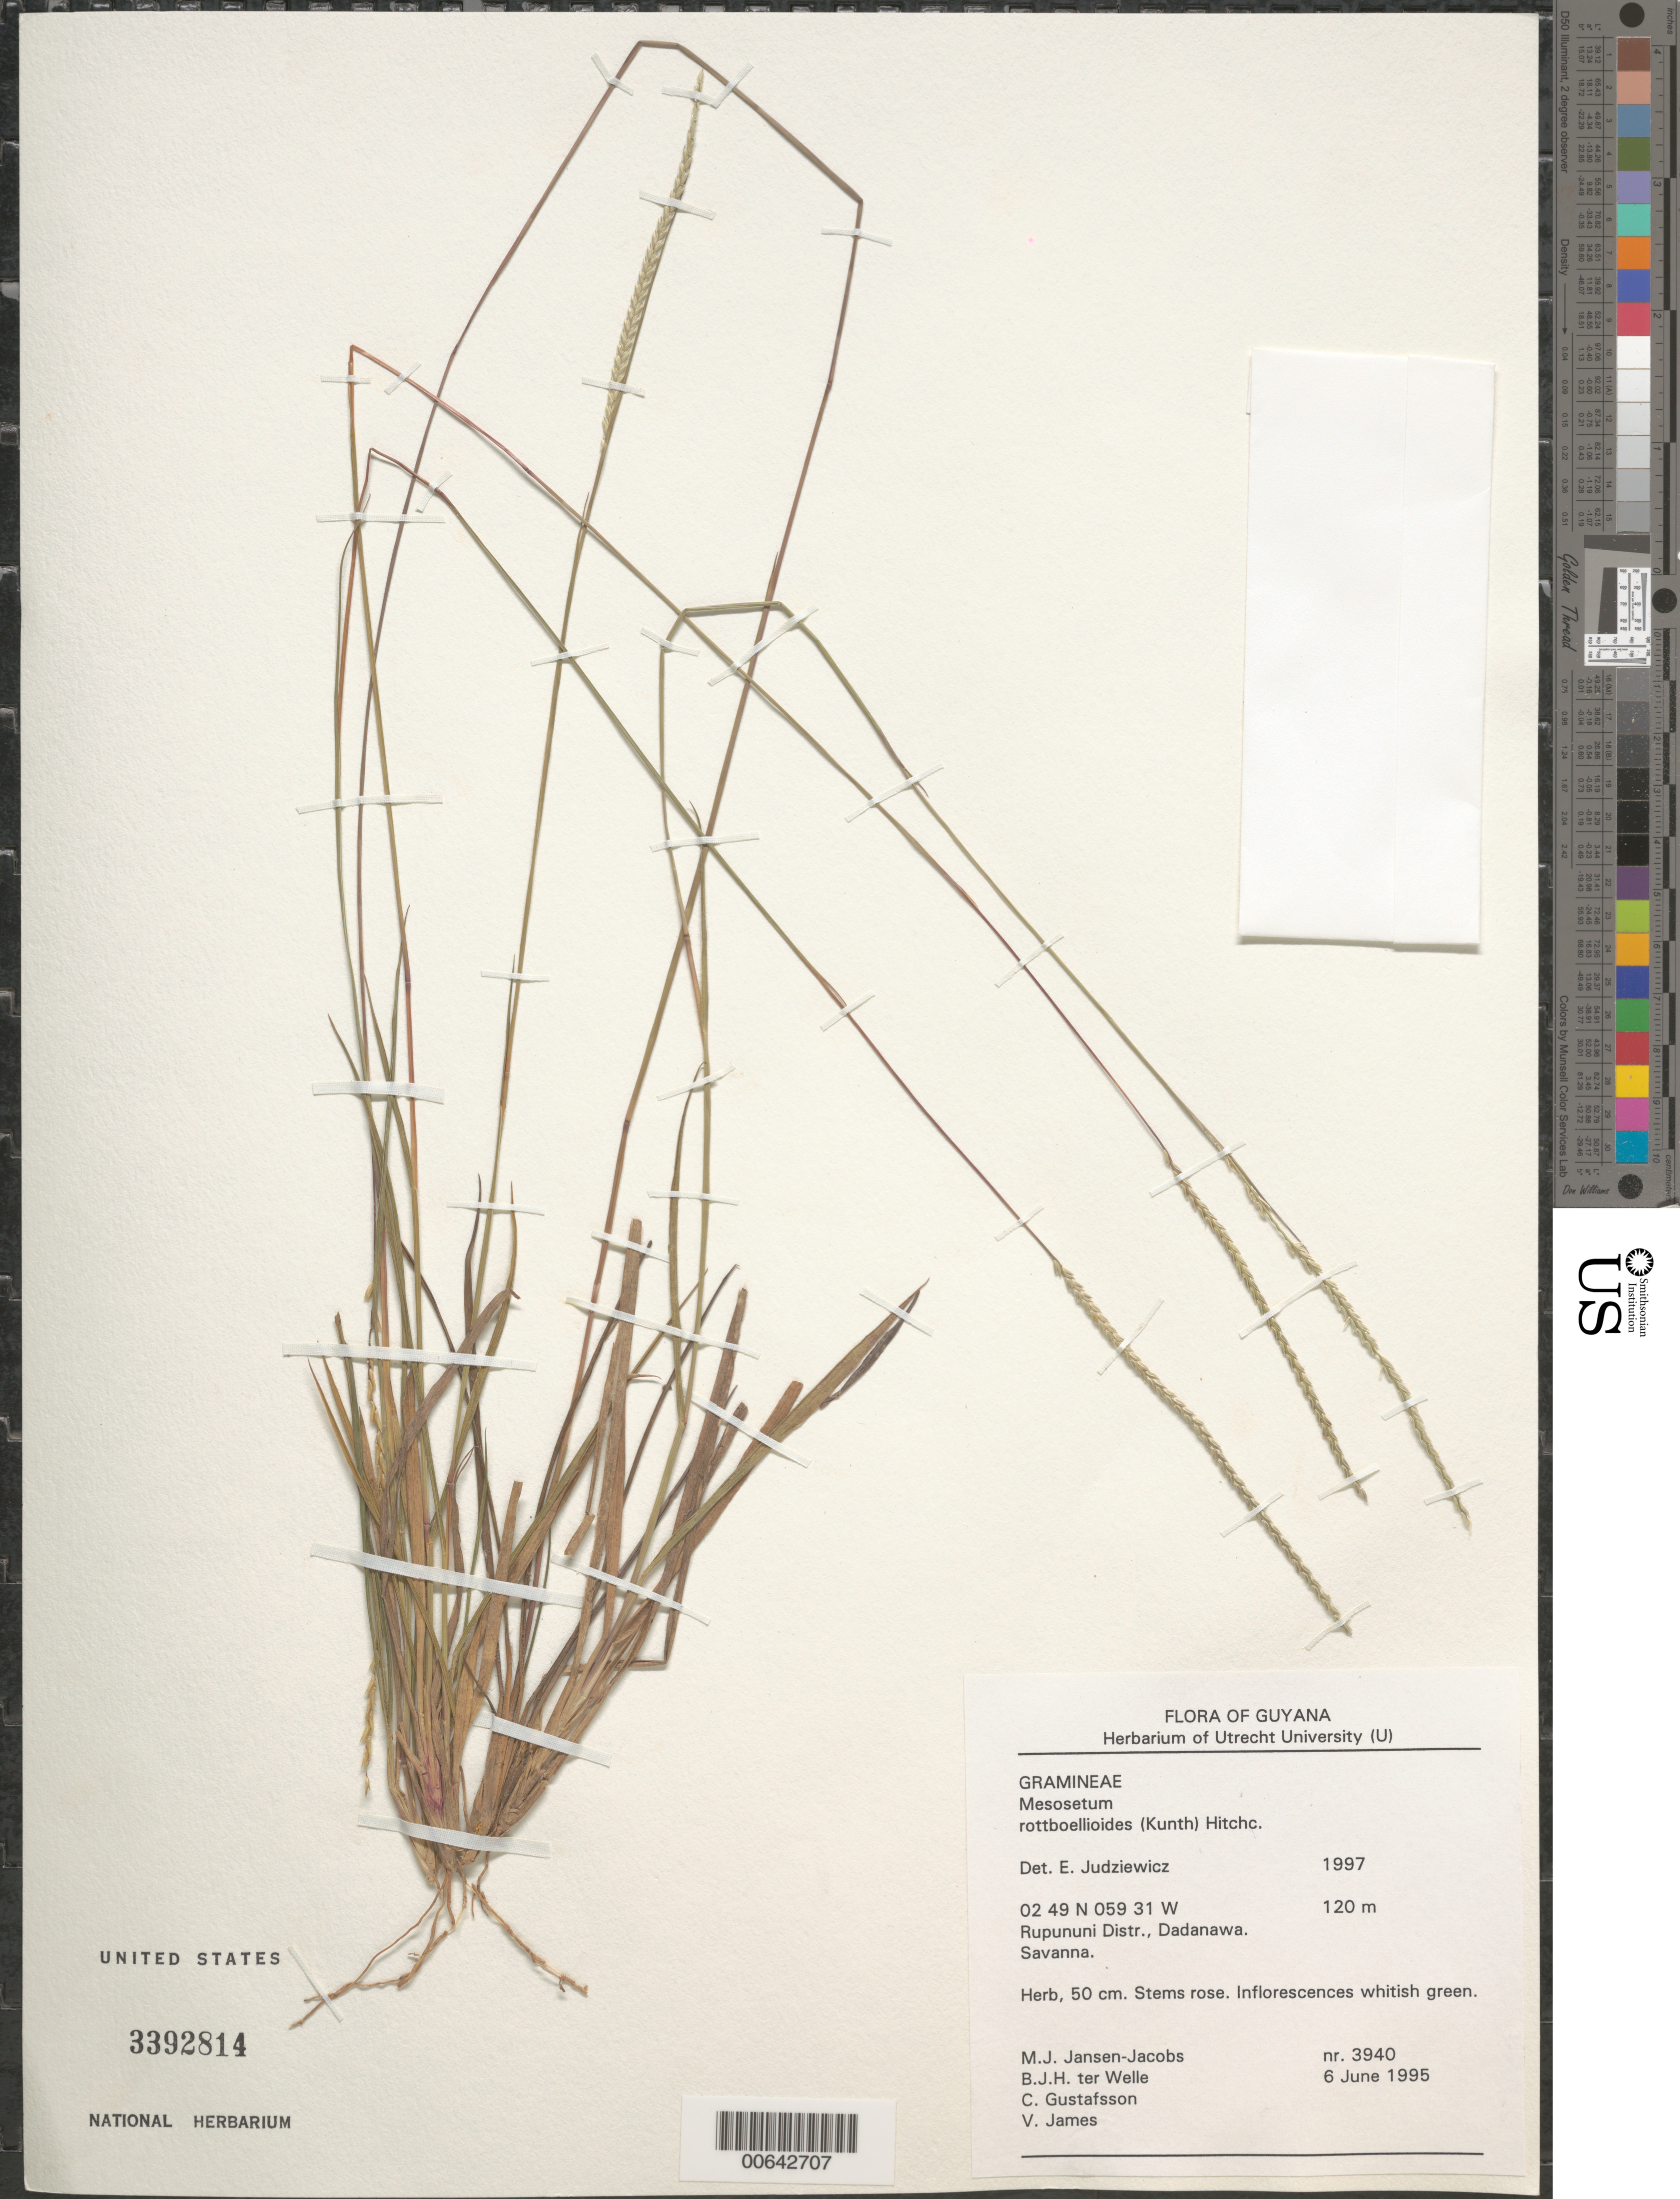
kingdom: Plantae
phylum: Tracheophyta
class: Liliopsida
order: Poales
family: Poaceae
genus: Mesosetum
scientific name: Mesosetum rottboellioides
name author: (Kunth) Hitchc.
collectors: M. J. Jansen-Jacobs, B. Welle, C. Gustafsson & V. James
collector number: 3940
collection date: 1995-06-06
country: Guyana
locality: Rupununi Distr., Dadanawa.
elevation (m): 120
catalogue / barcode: US 3392814